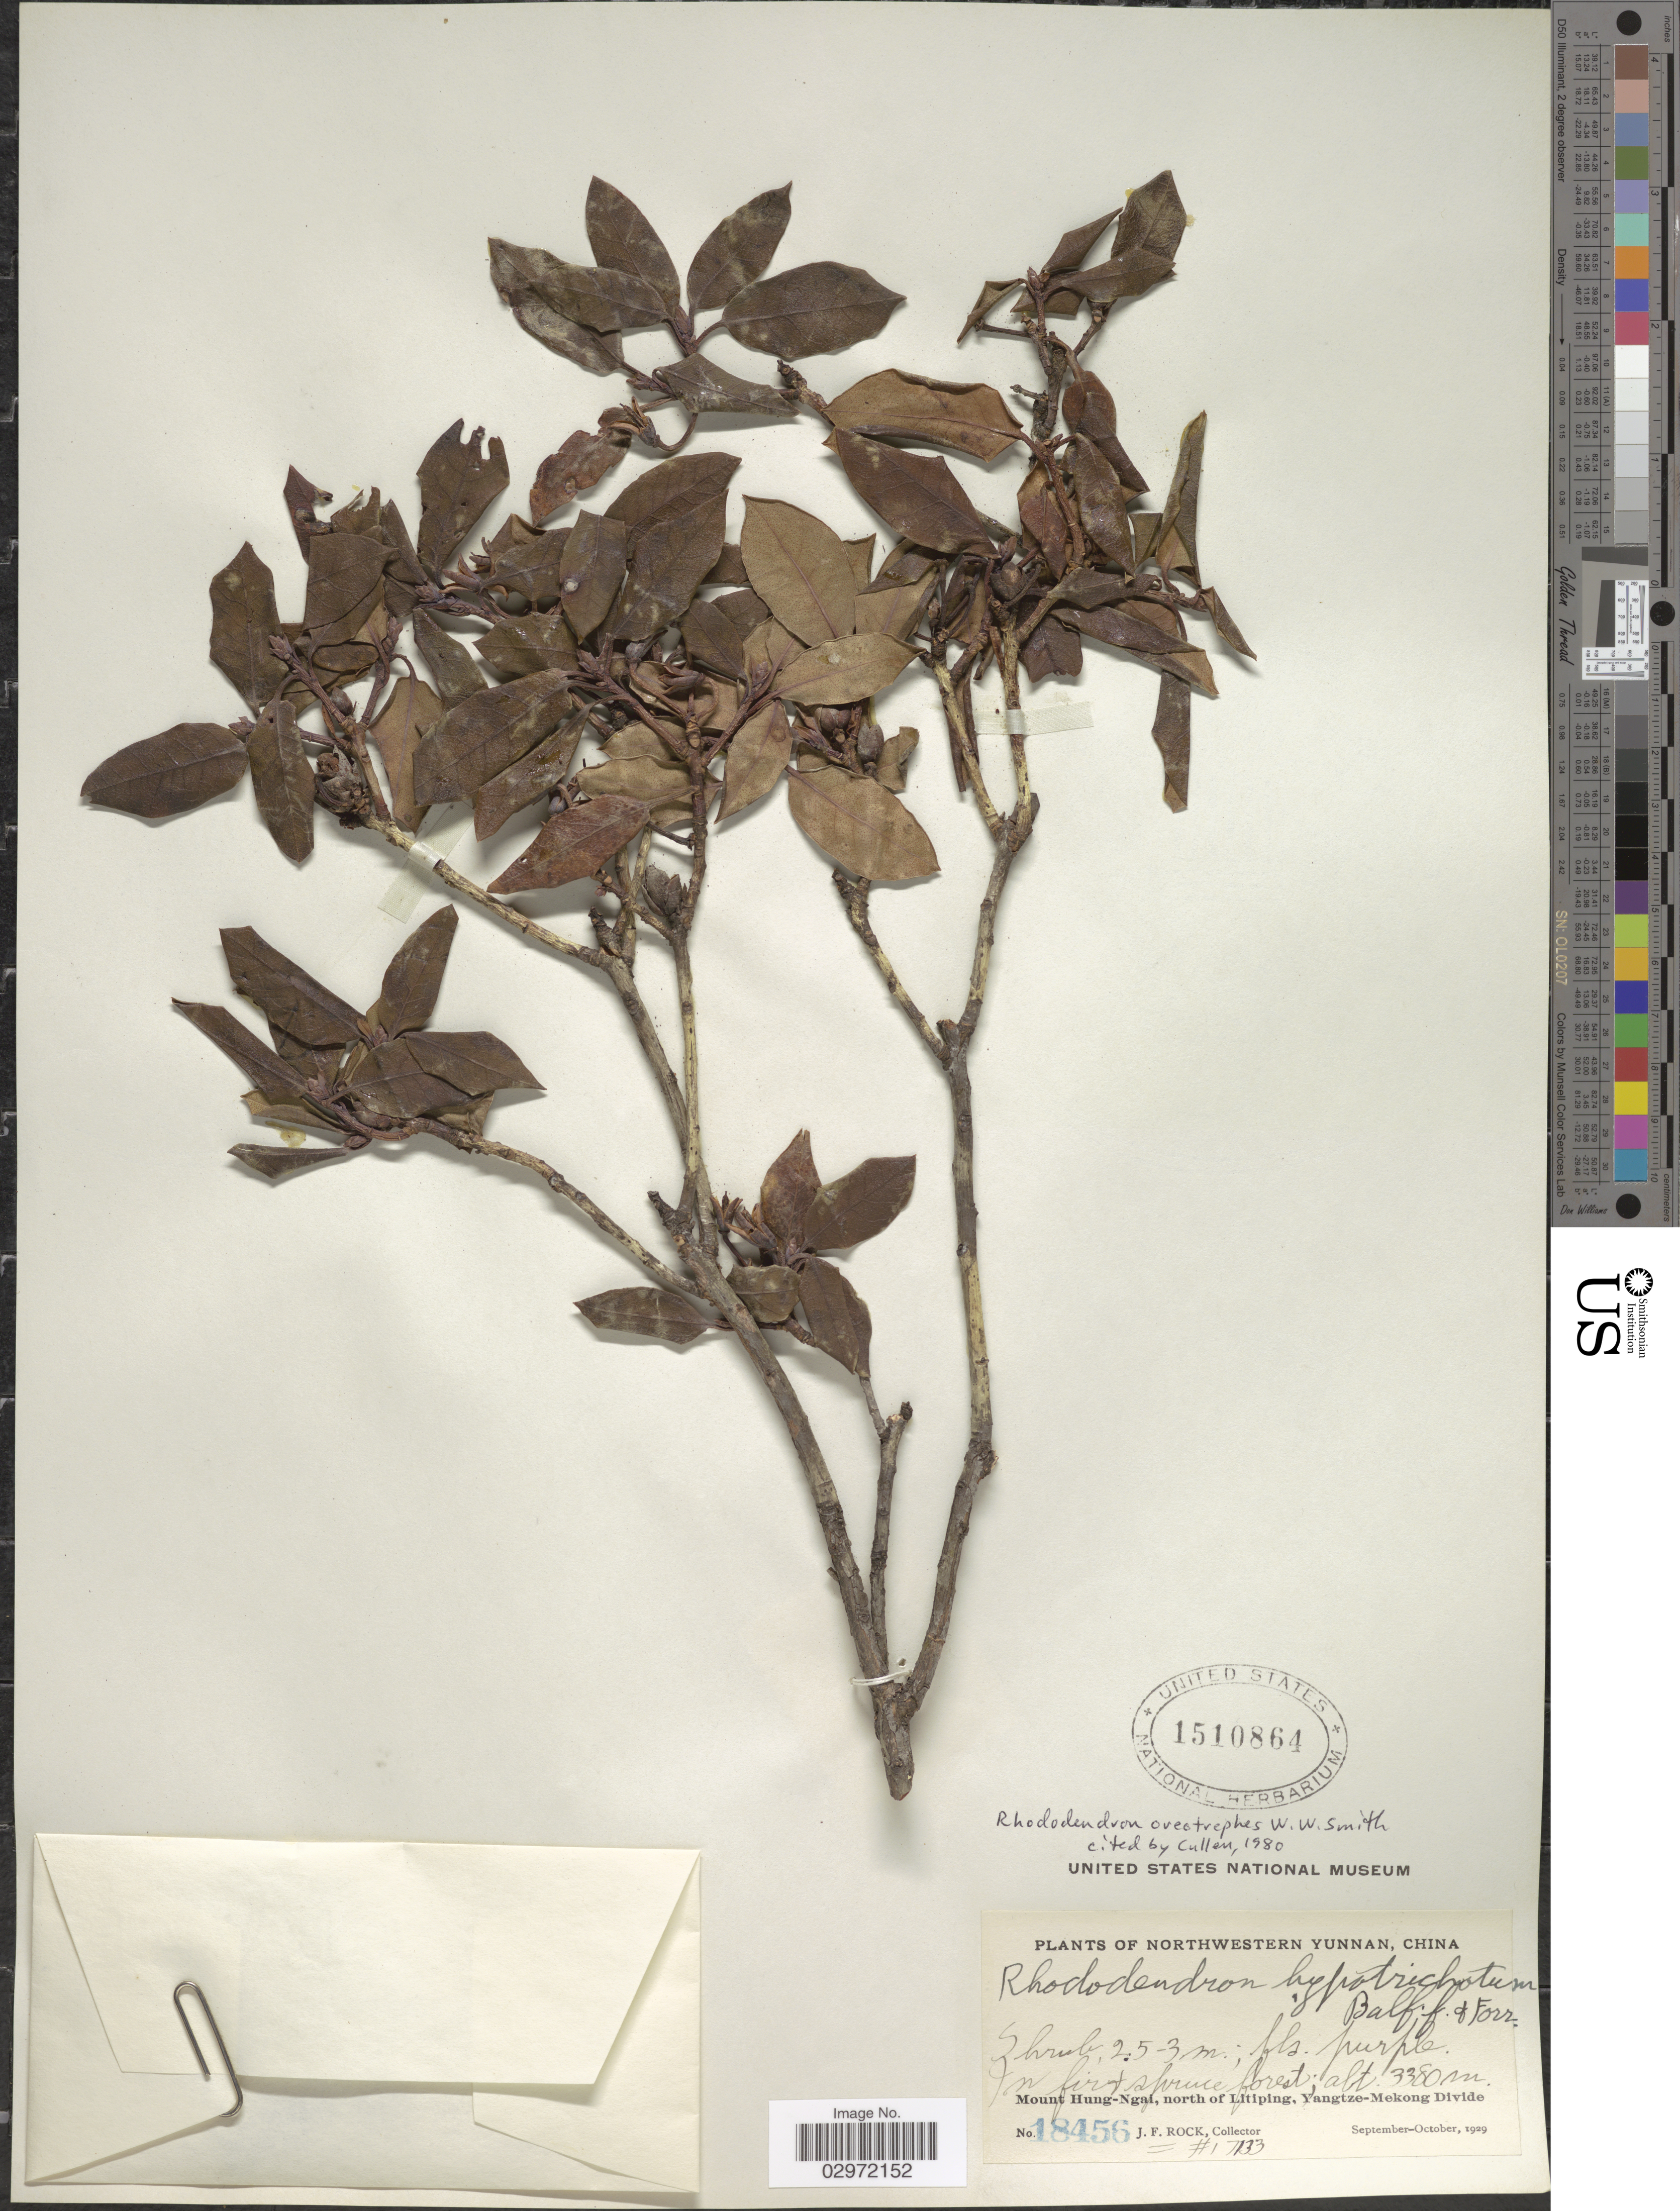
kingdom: Plantae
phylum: Tracheophyta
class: Magnoliopsida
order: Ericales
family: Ericaceae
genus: Rhododendron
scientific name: Rhododendron oreotrephes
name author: W.W. Sm.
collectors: J. Rock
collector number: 18456/17133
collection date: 1929-09/1929-10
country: China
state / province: Yunnan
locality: Northwestern Yunnan. Mount Hung-Ngai, north of Litiping, Yangtze-Mekong Divide.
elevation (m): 3380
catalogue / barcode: US 1510864